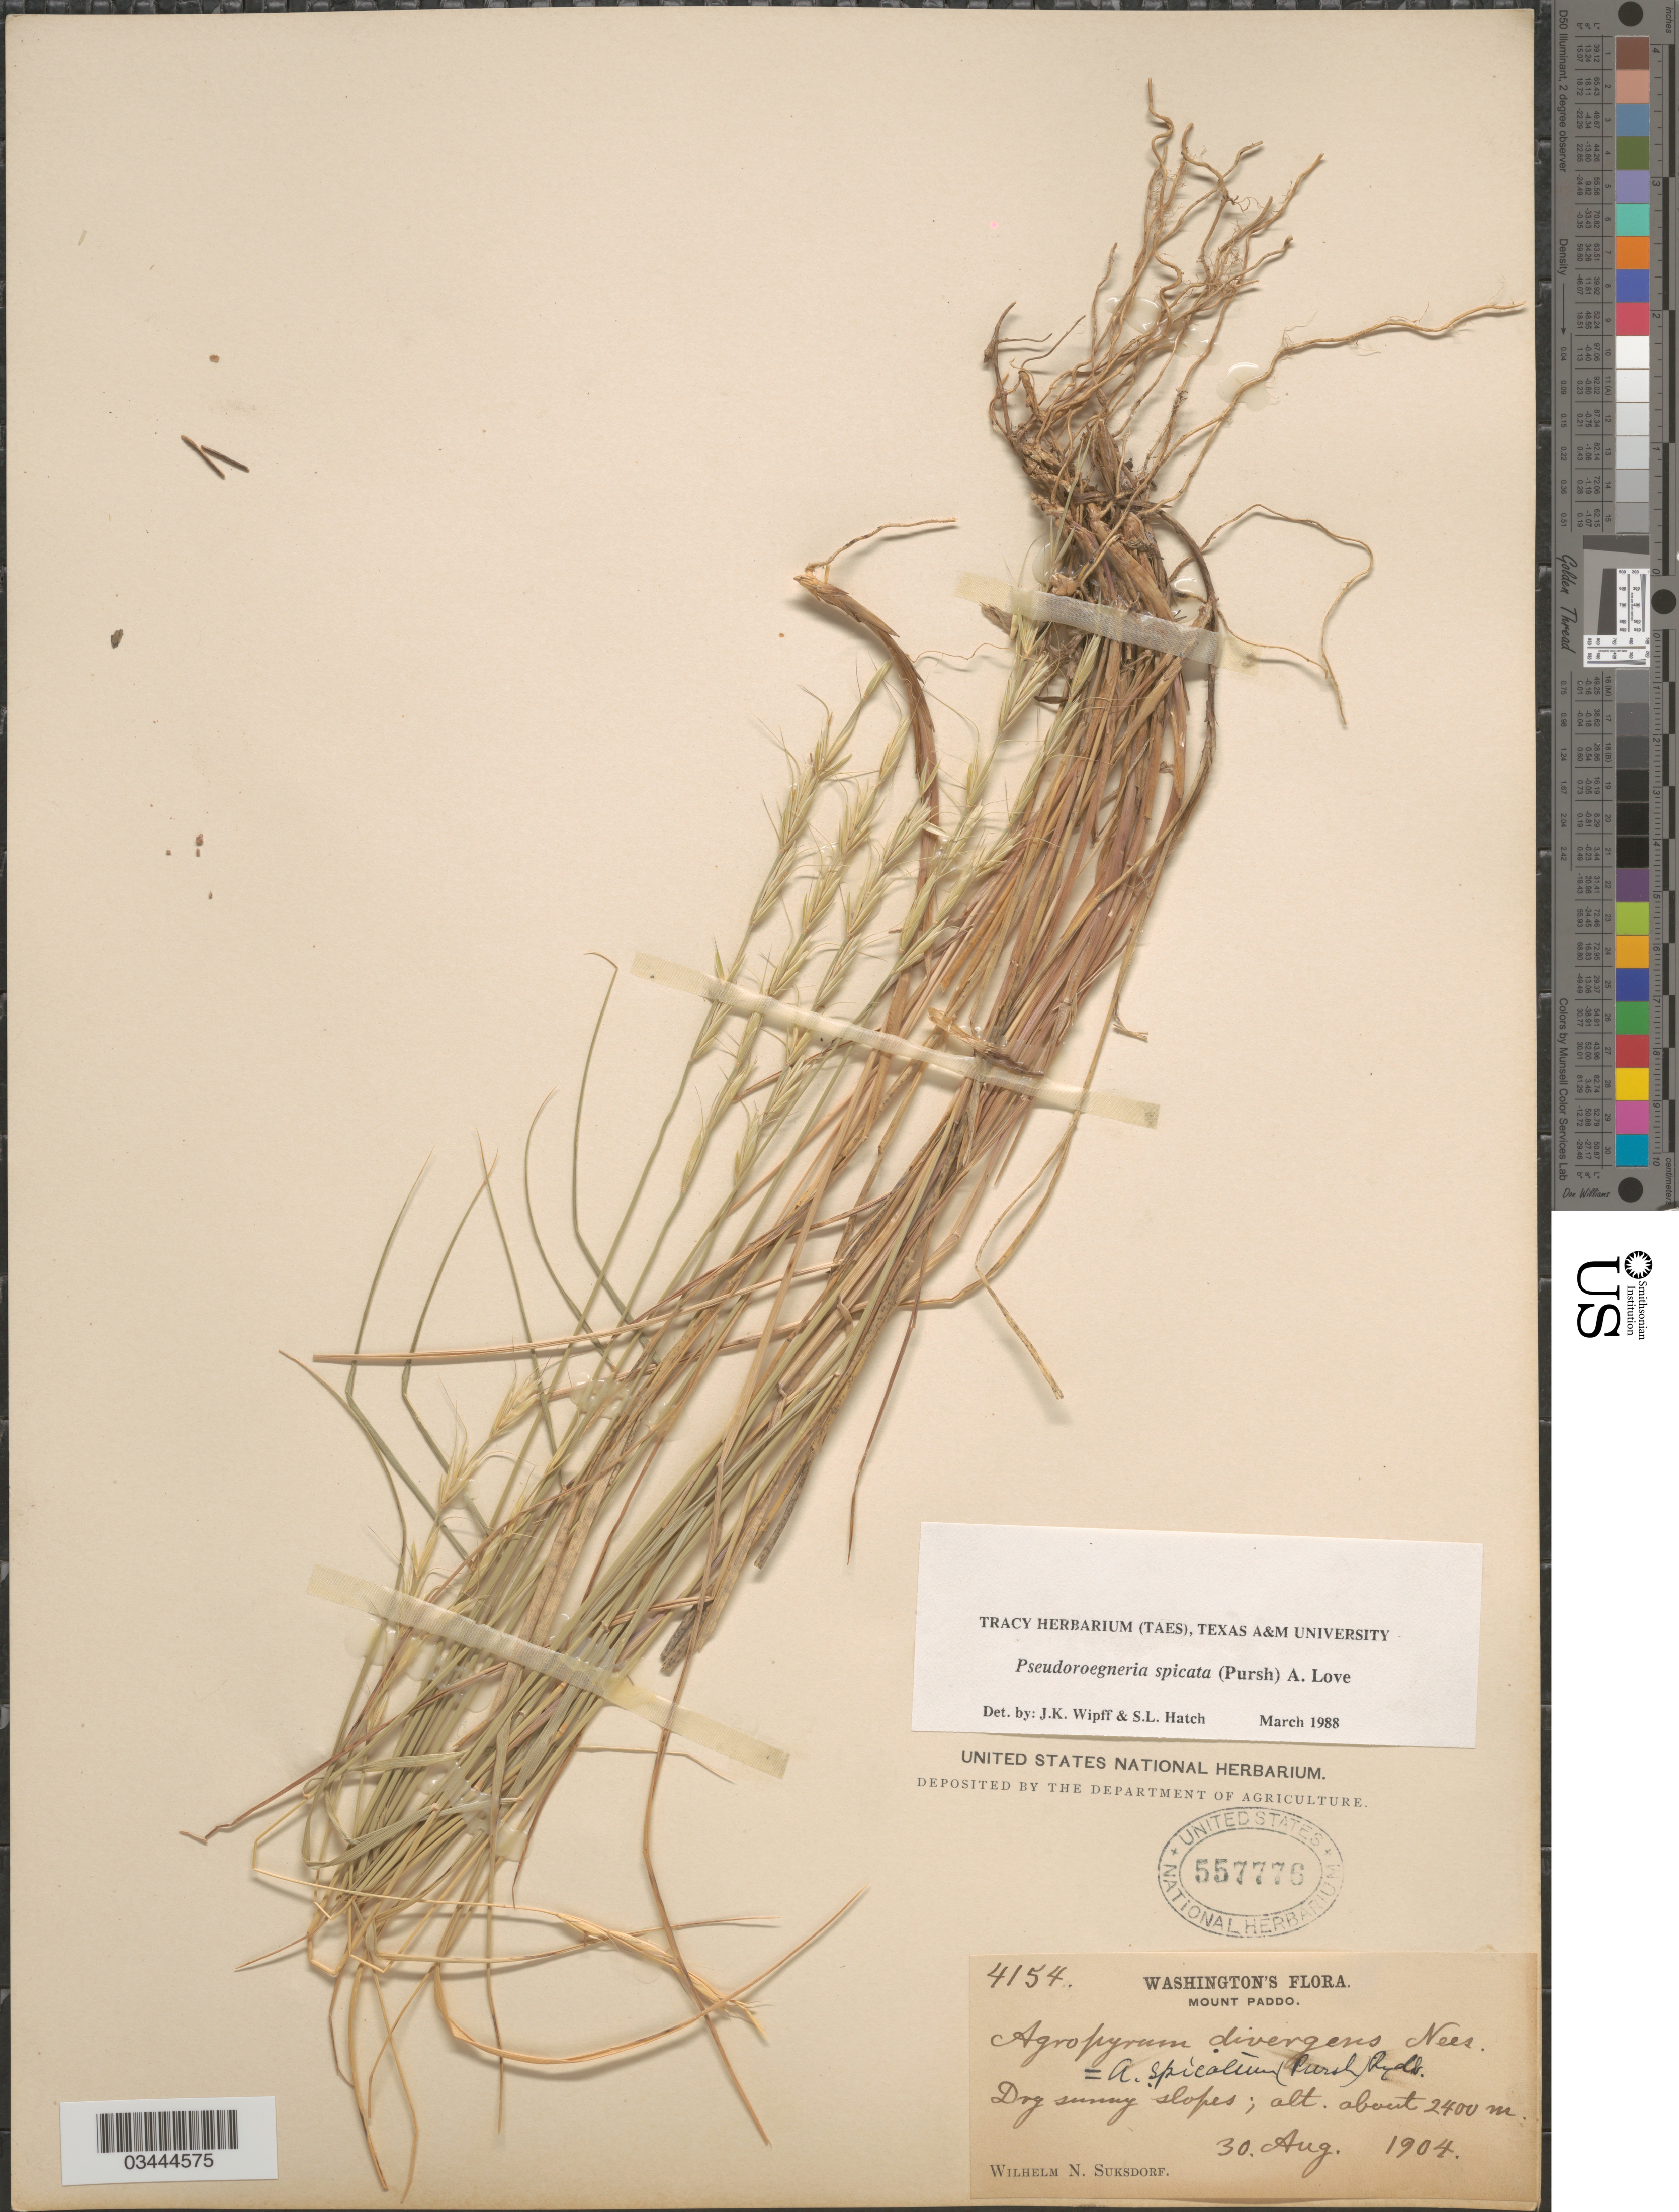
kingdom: Plantae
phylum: Tracheophyta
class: Liliopsida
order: Poales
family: Poaceae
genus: Pseudoroegneria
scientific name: Pseudoroegneria spicata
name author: (Pursh) Á. Löve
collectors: W. N. Suksdorf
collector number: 4154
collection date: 1904-08-30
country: United States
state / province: Washington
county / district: Skamania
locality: Mount Paddo.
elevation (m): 2400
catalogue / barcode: US 557776